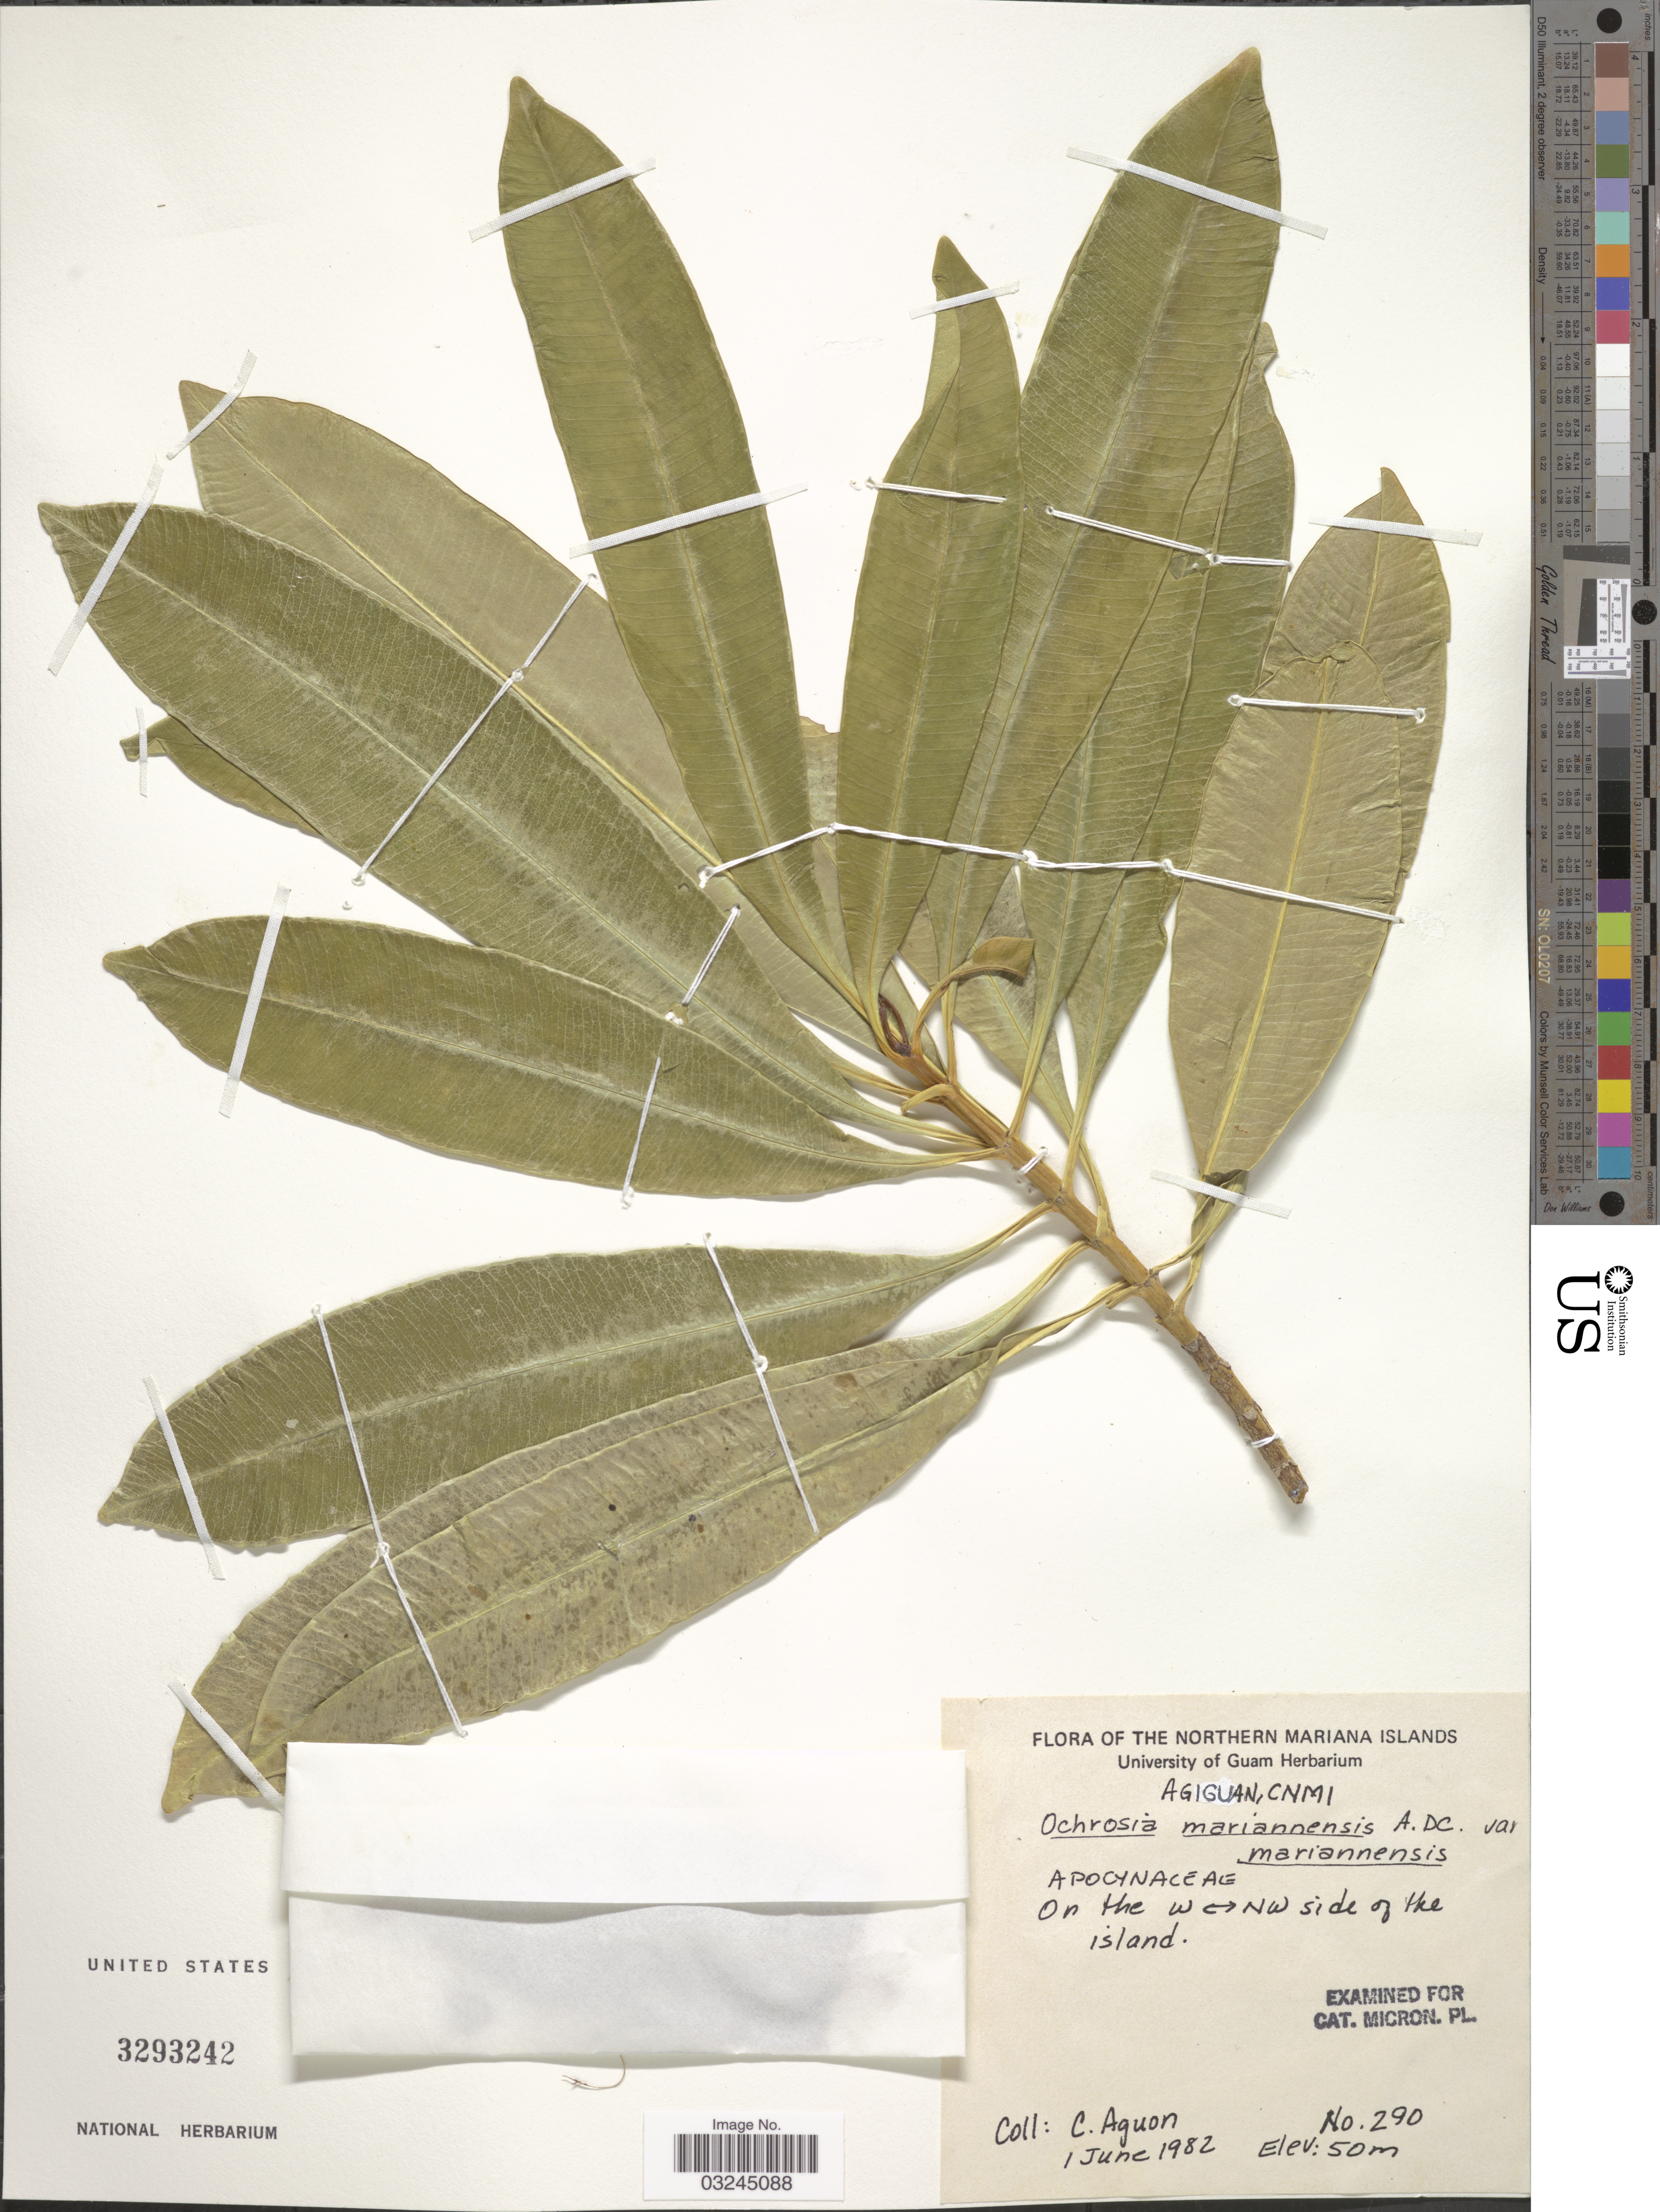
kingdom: Plantae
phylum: Tracheophyta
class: Magnoliopsida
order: Gentianales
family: Apocynaceae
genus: Ochrosia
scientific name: Ochrosia mariannensis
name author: A. DC.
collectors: C. Aguon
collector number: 290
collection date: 1982-06-01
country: Northern Mariana Islands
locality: Agiguan, CNMI. On the W NW side of the island.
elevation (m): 50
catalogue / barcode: US 3293242